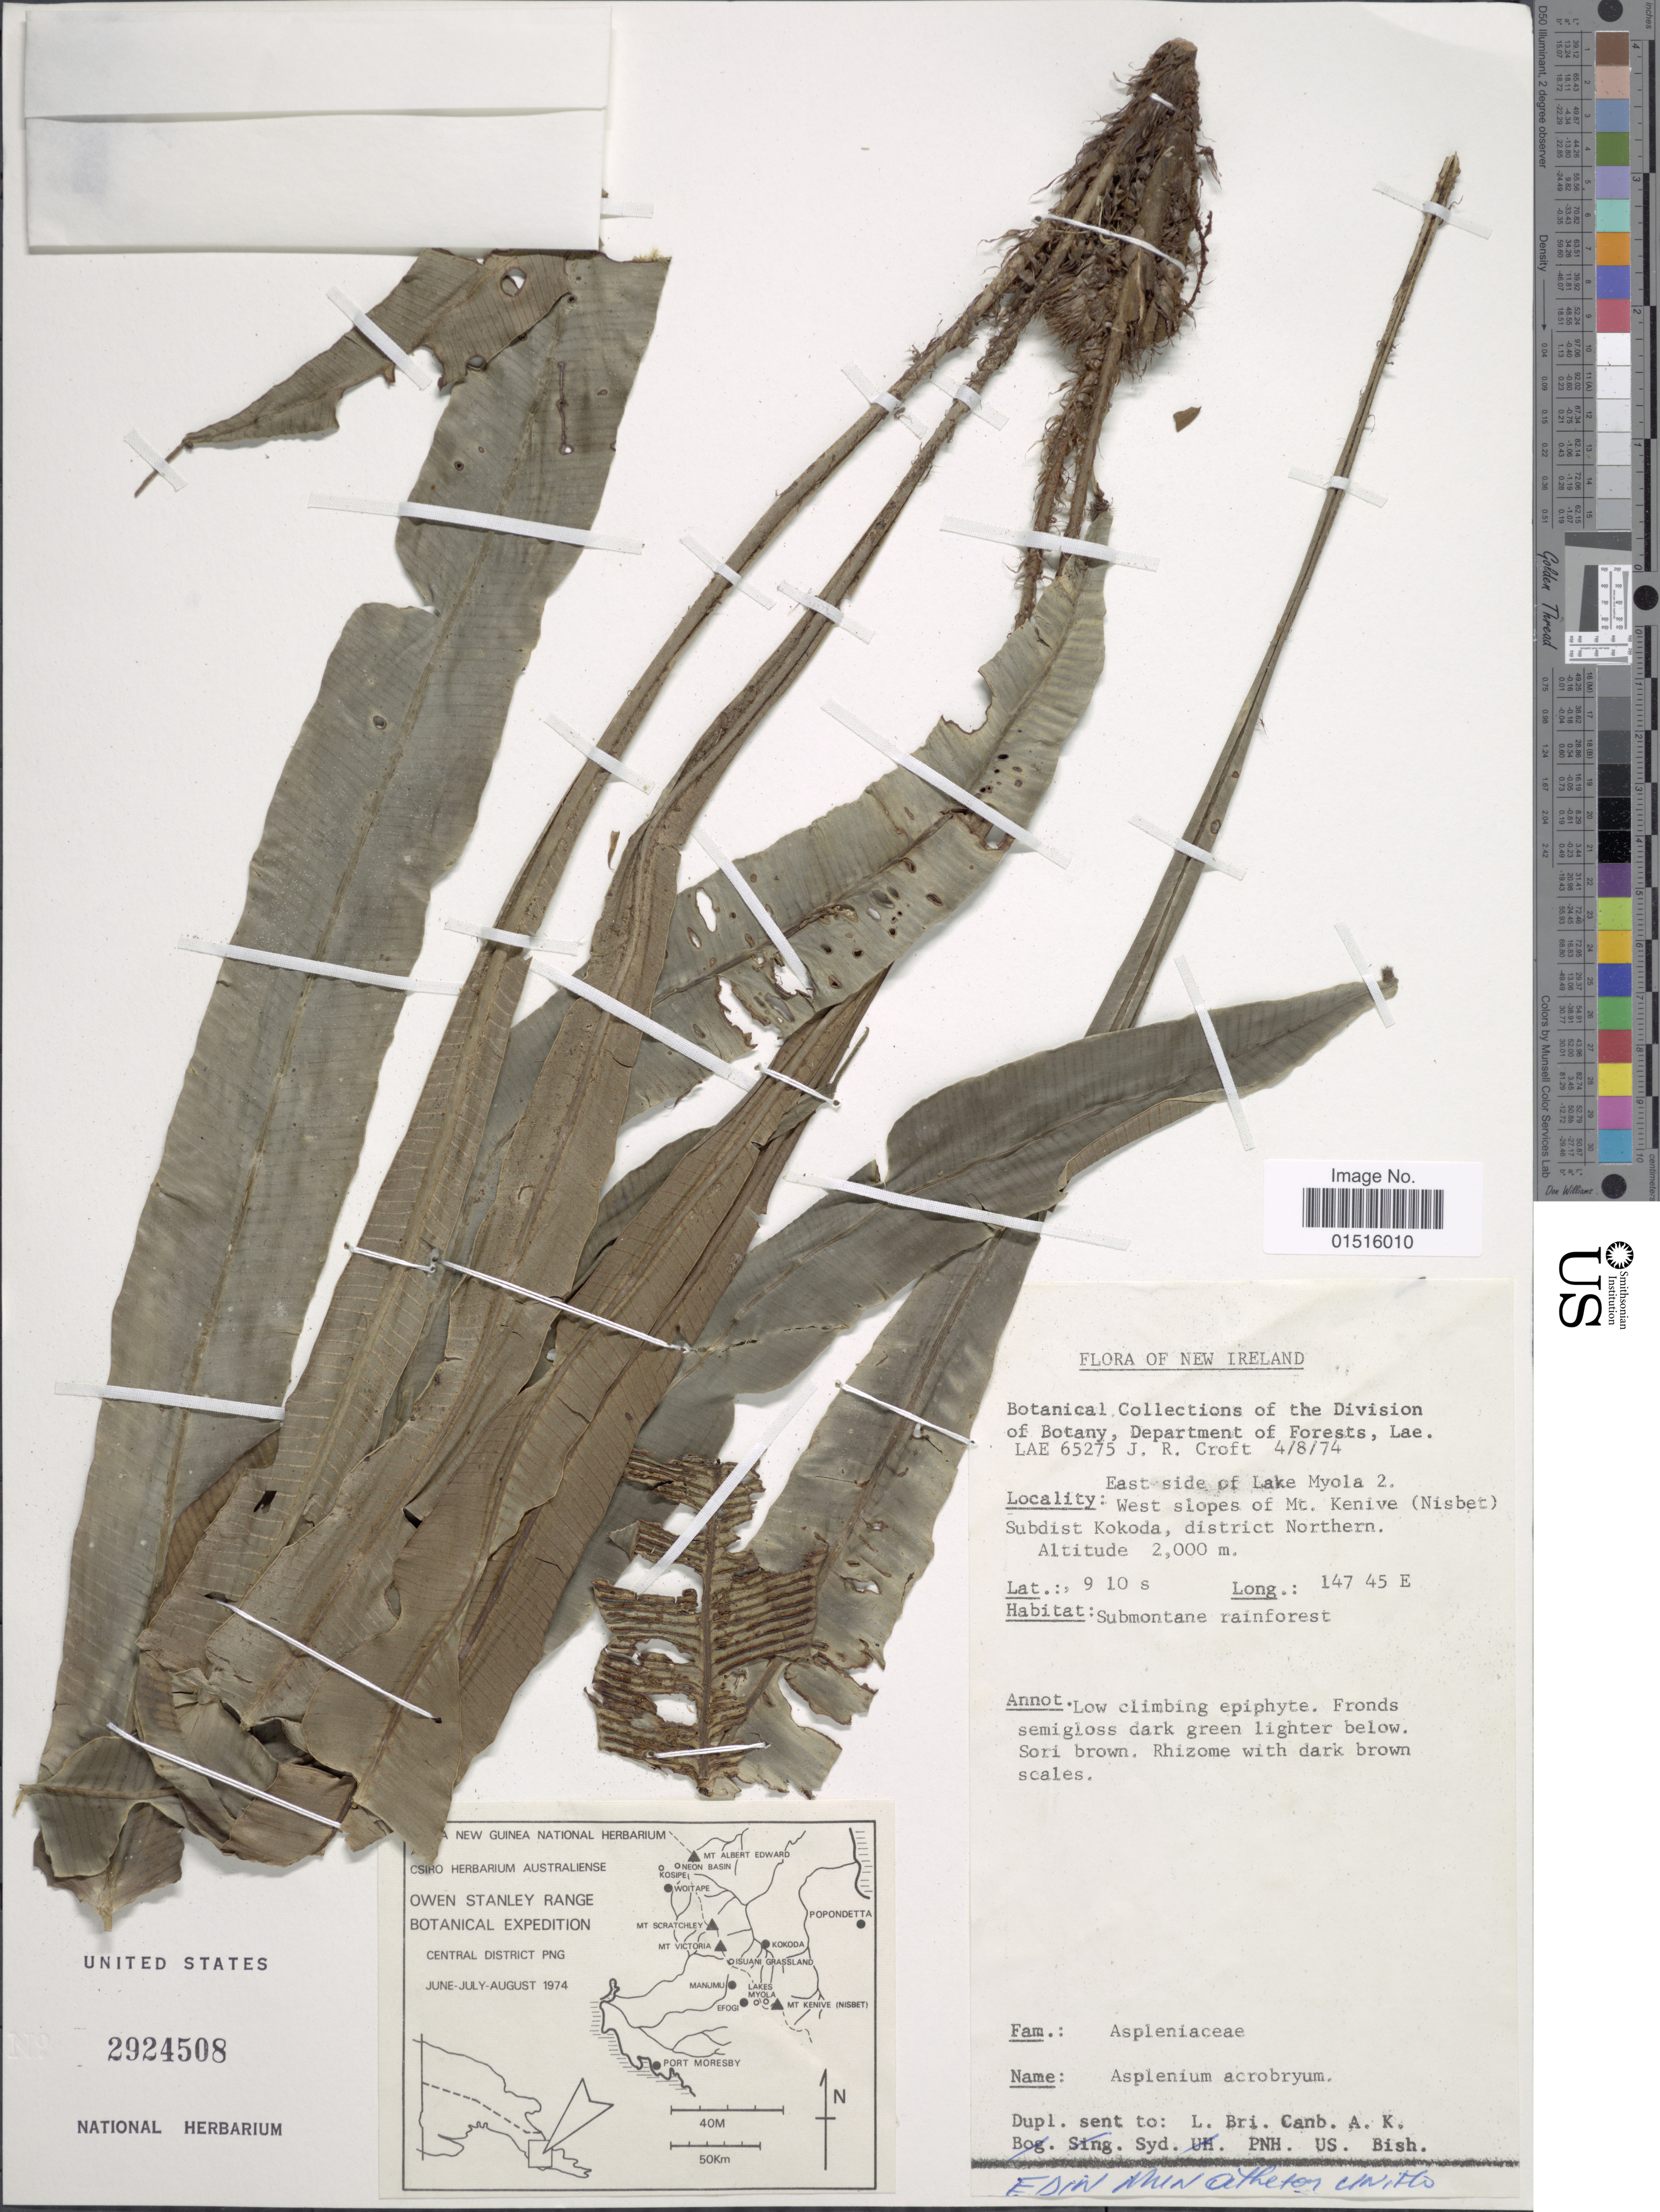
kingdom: Plantae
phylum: Tracheophyta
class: Polypodiopsida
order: Polypodiales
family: Aspleniaceae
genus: Asplenium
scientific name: Asplenium acrobryum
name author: Christ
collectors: J. R. Croft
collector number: LAE 65275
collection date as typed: Transcribed d/m/y: 4/8/74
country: Papua New Guinea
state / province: New Ireland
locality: East side Lake Myola 2. West slopes of Mt. Kenive (nisbet) Subdist Kokoda, district Northern.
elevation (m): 2000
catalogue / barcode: US 2924508